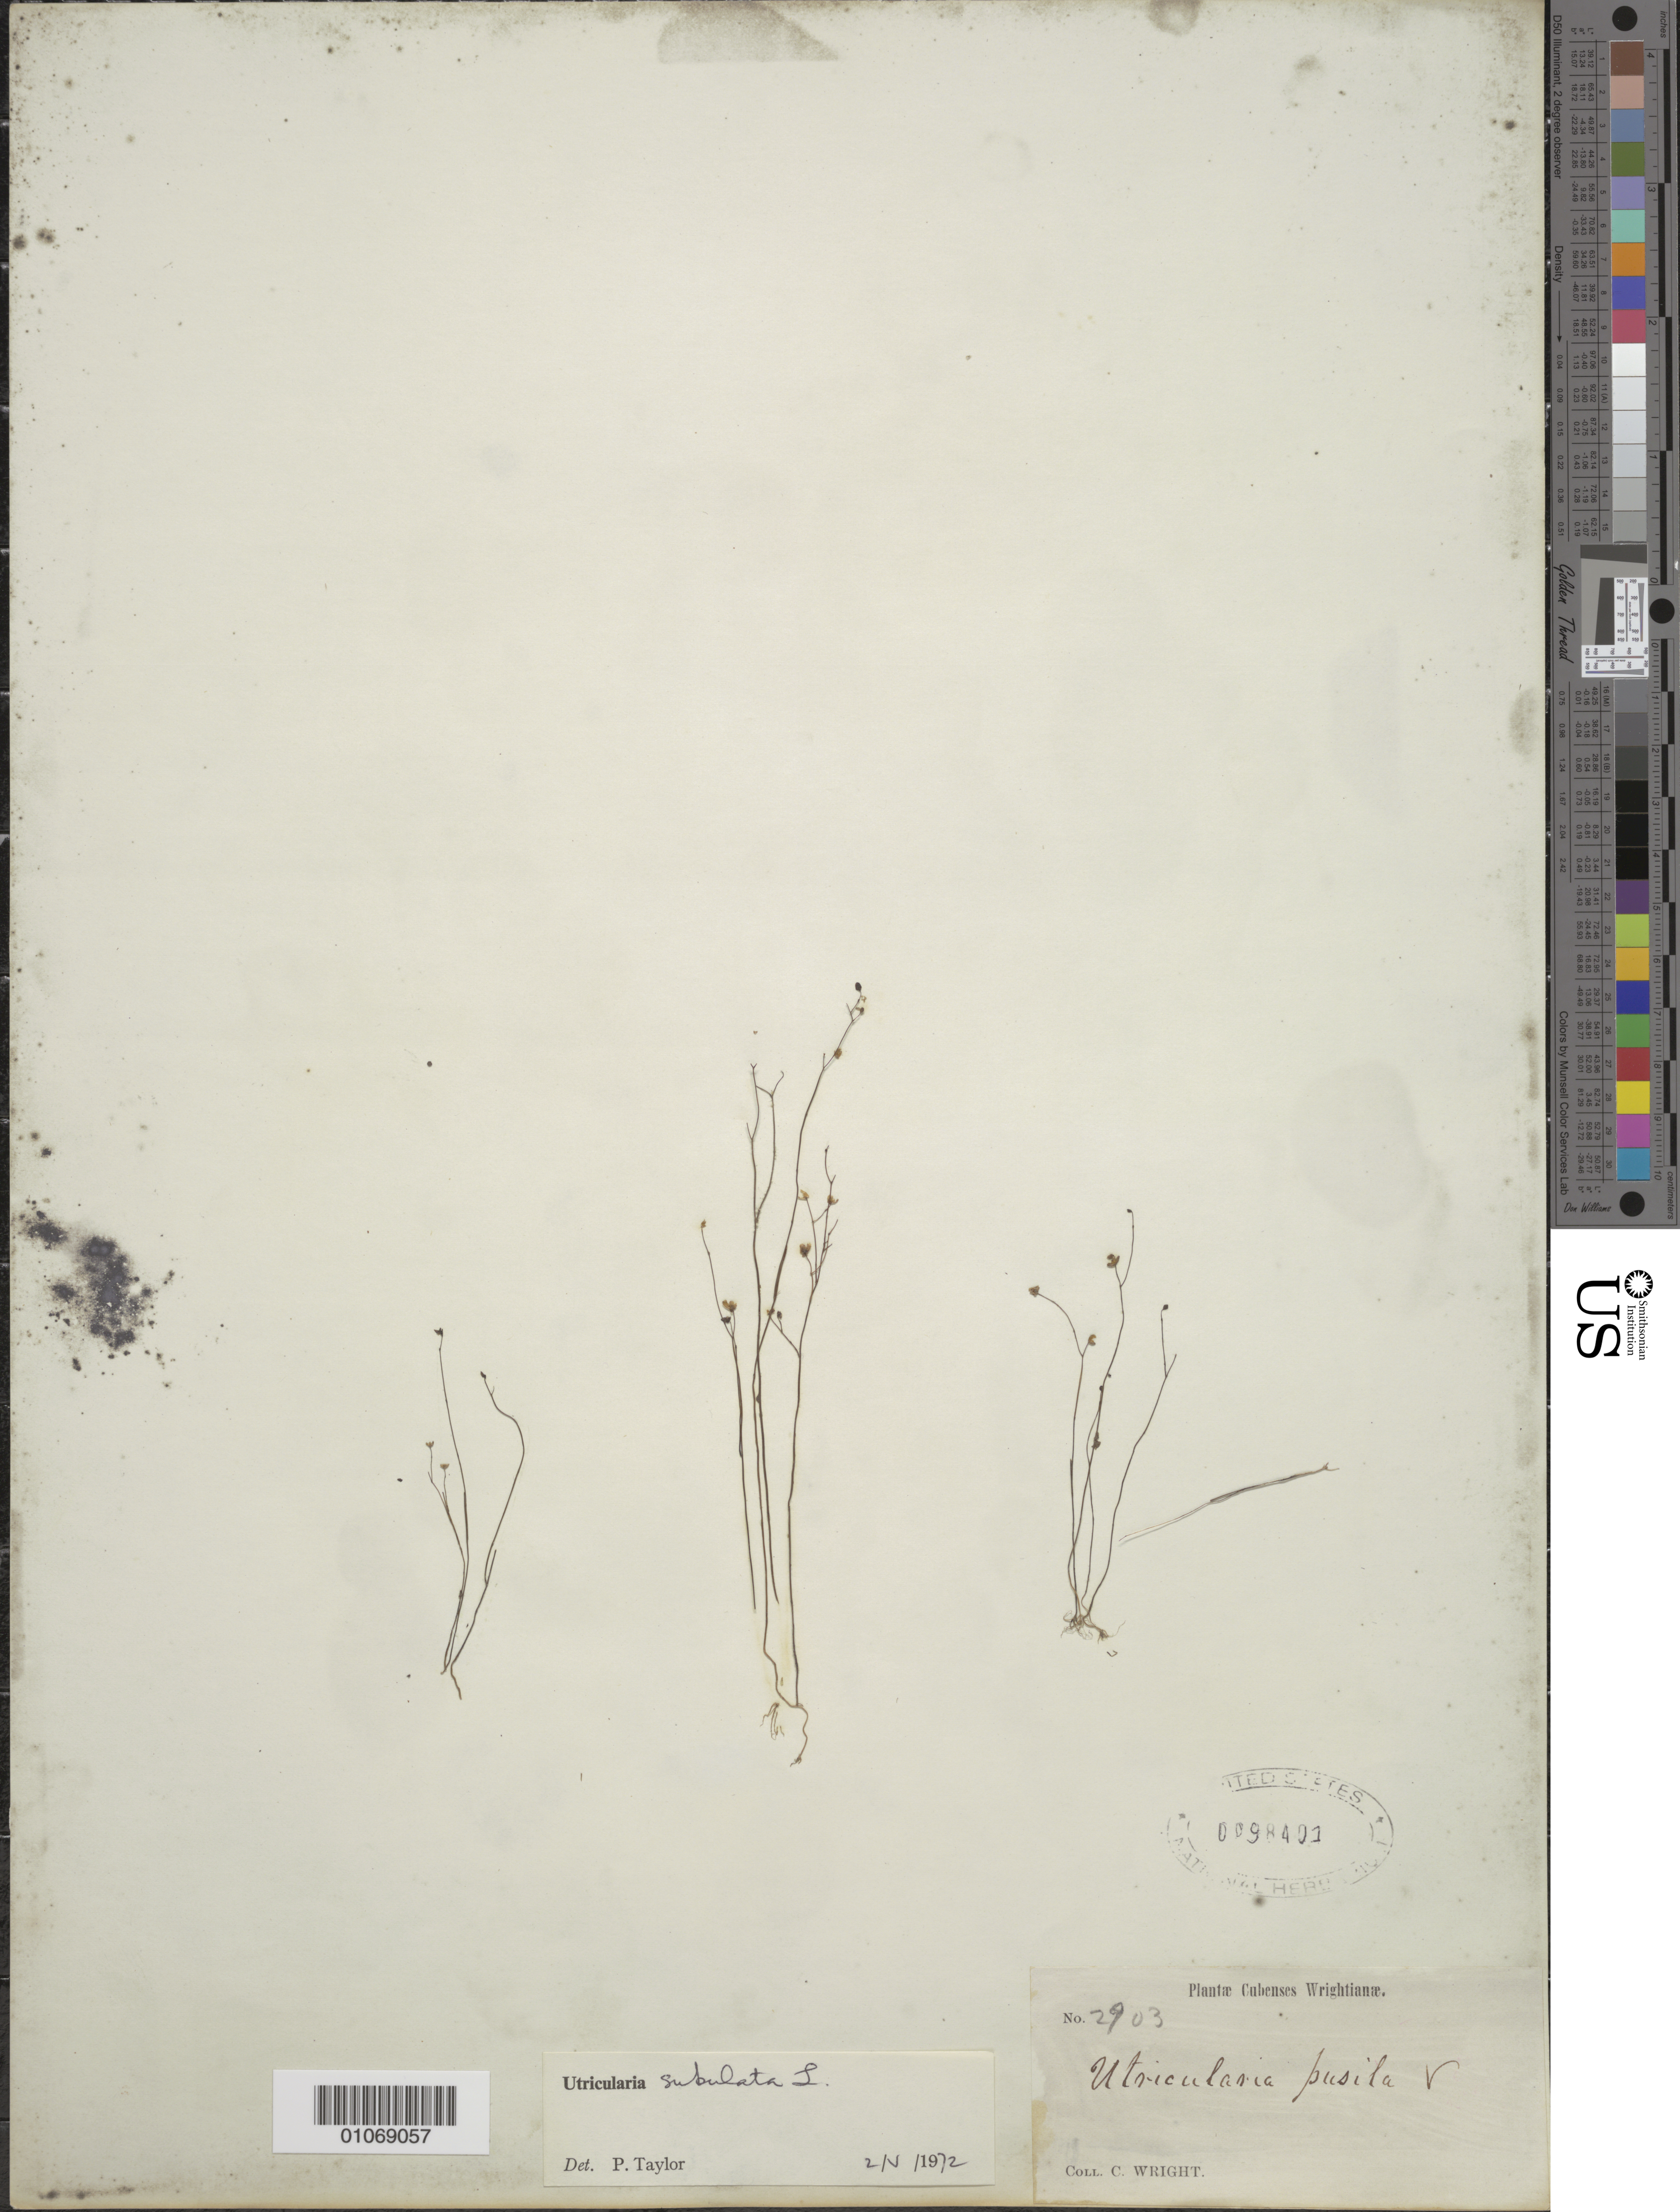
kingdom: Plantae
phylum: Tracheophyta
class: Magnoliopsida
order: Lamiales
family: Lentibulariaceae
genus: Utricularia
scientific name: Utricularia subulata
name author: L.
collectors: C. Wright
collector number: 2903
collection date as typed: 1800 to 1899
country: Cuba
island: Cuba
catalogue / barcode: US 98401